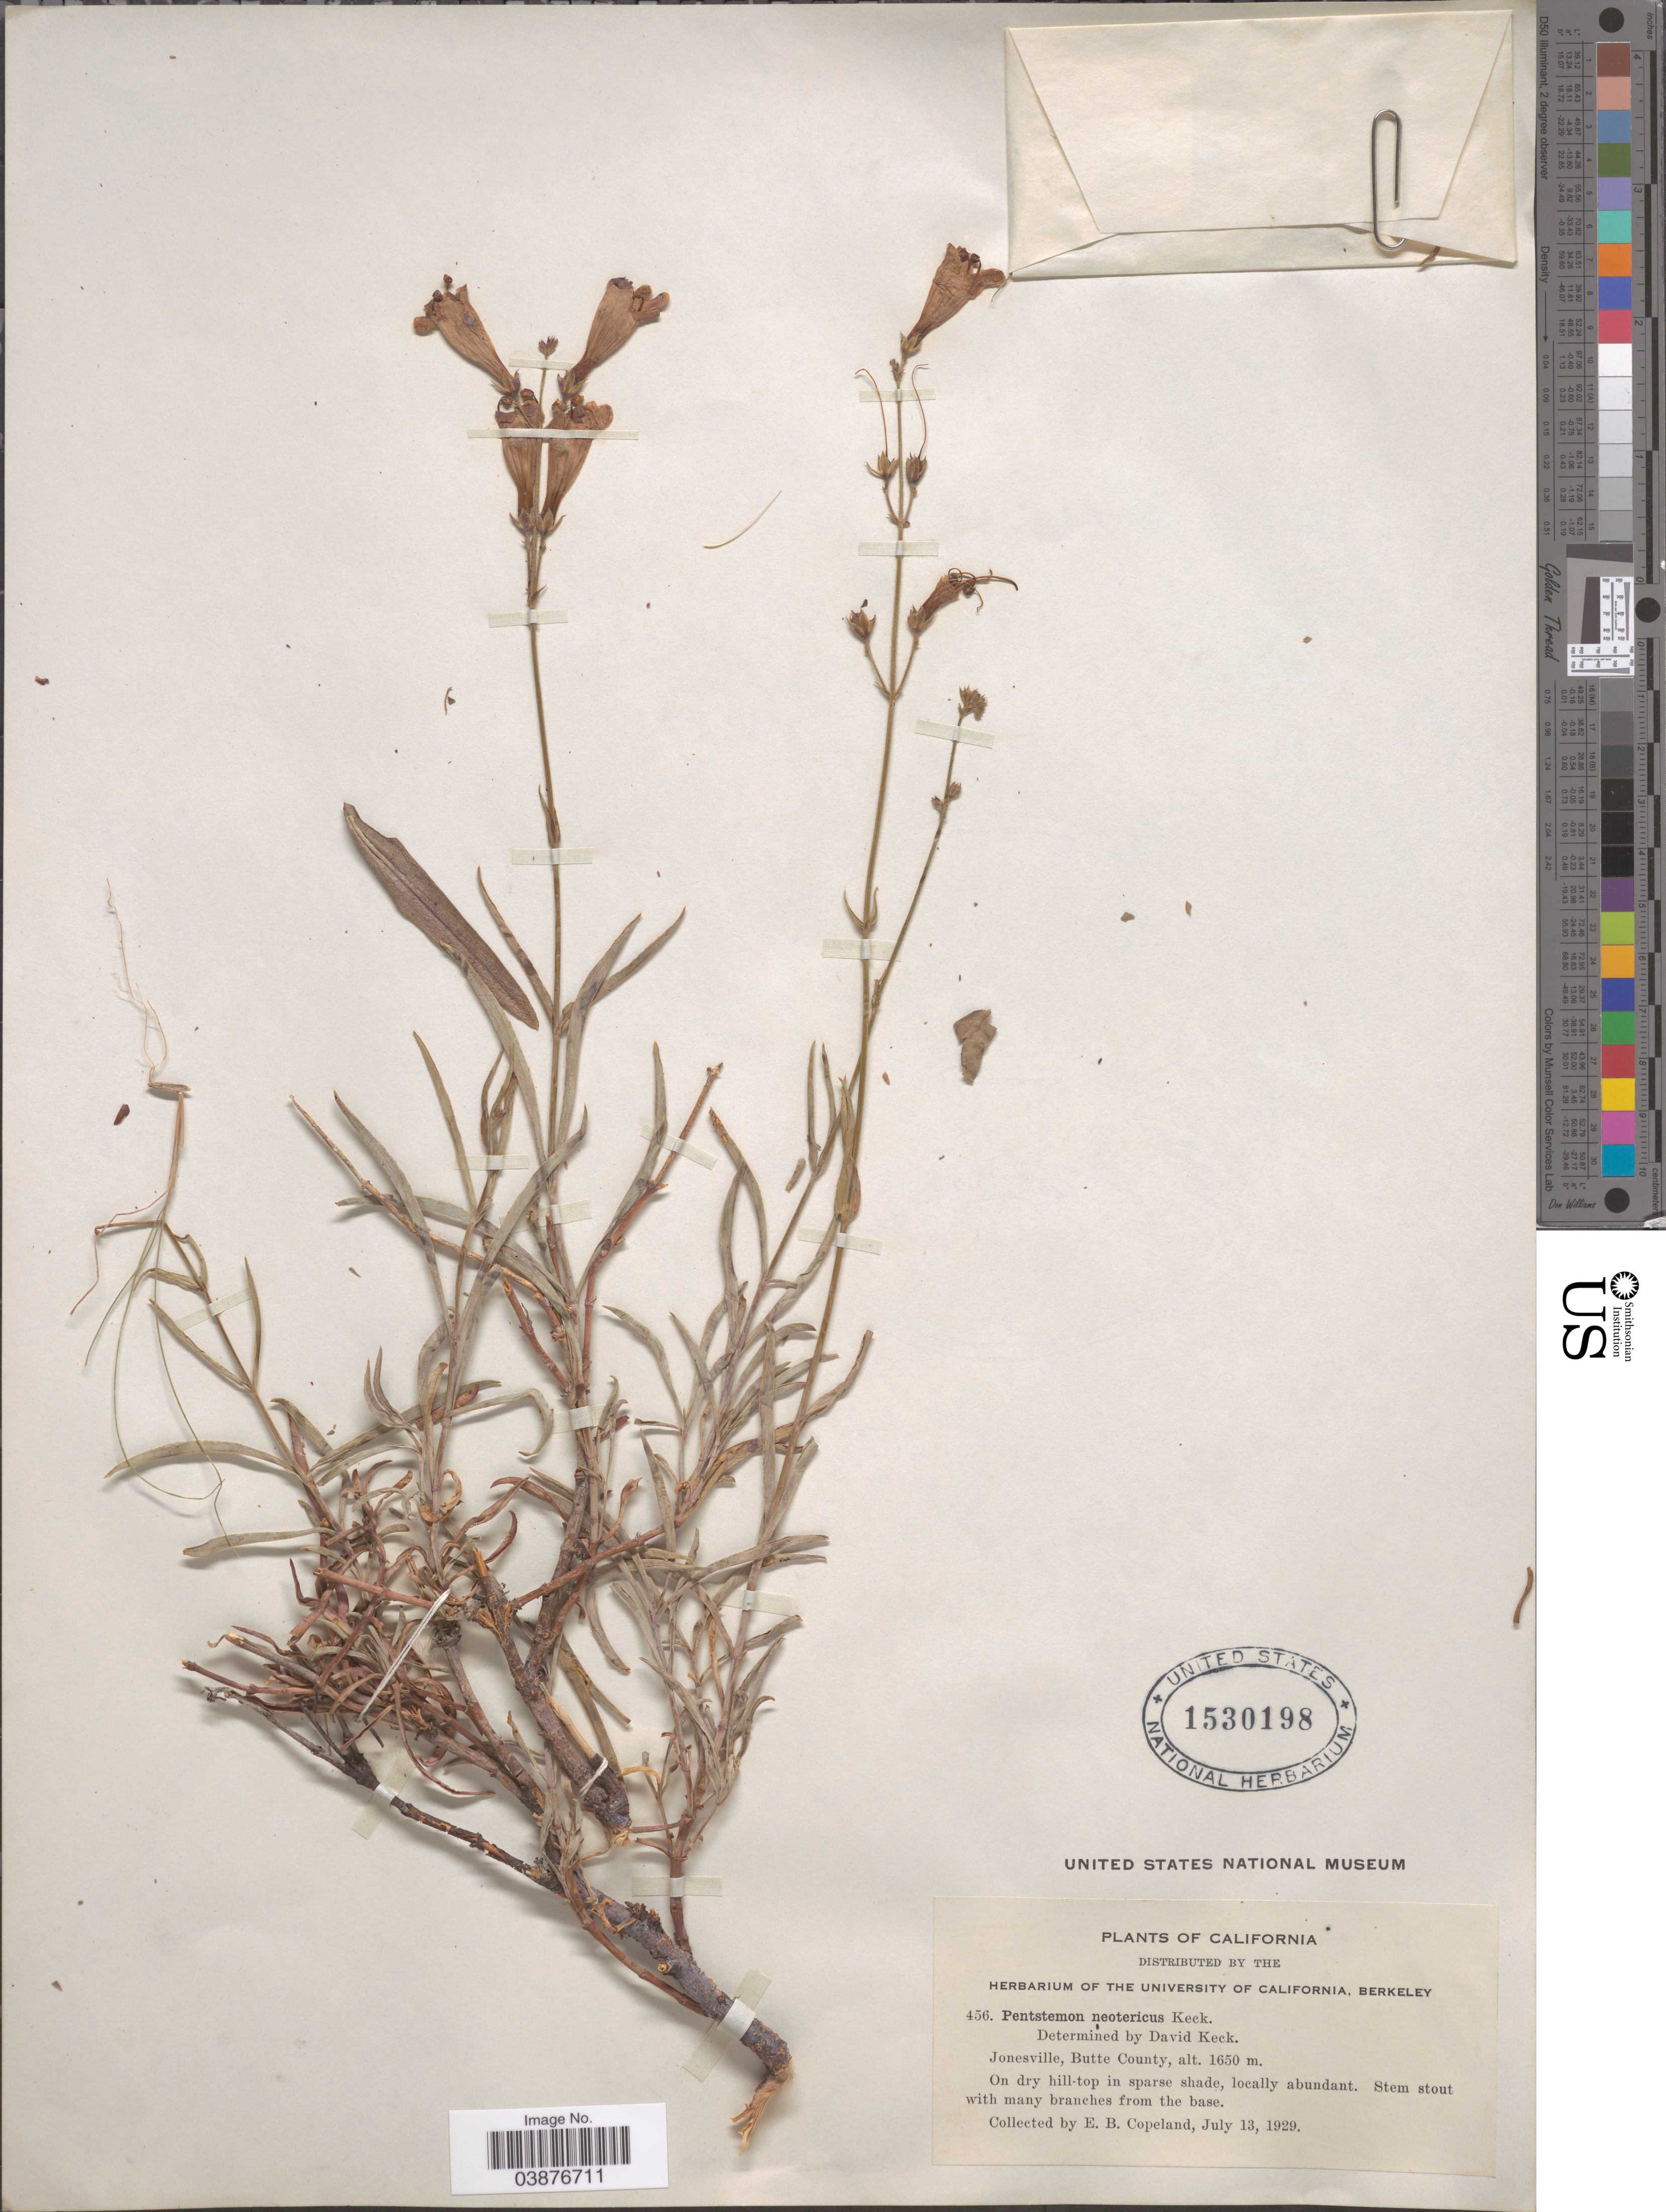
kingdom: Plantae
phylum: Tracheophyta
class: Magnoliopsida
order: Lamiales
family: Plantaginaceae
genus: Penstemon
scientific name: Penstemon neotericus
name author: D.D. Keck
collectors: E. B. Copeland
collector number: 456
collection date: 1929-07-13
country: United States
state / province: California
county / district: Butte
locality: Jonesville, Butte County.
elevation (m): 1650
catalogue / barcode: US 1530198